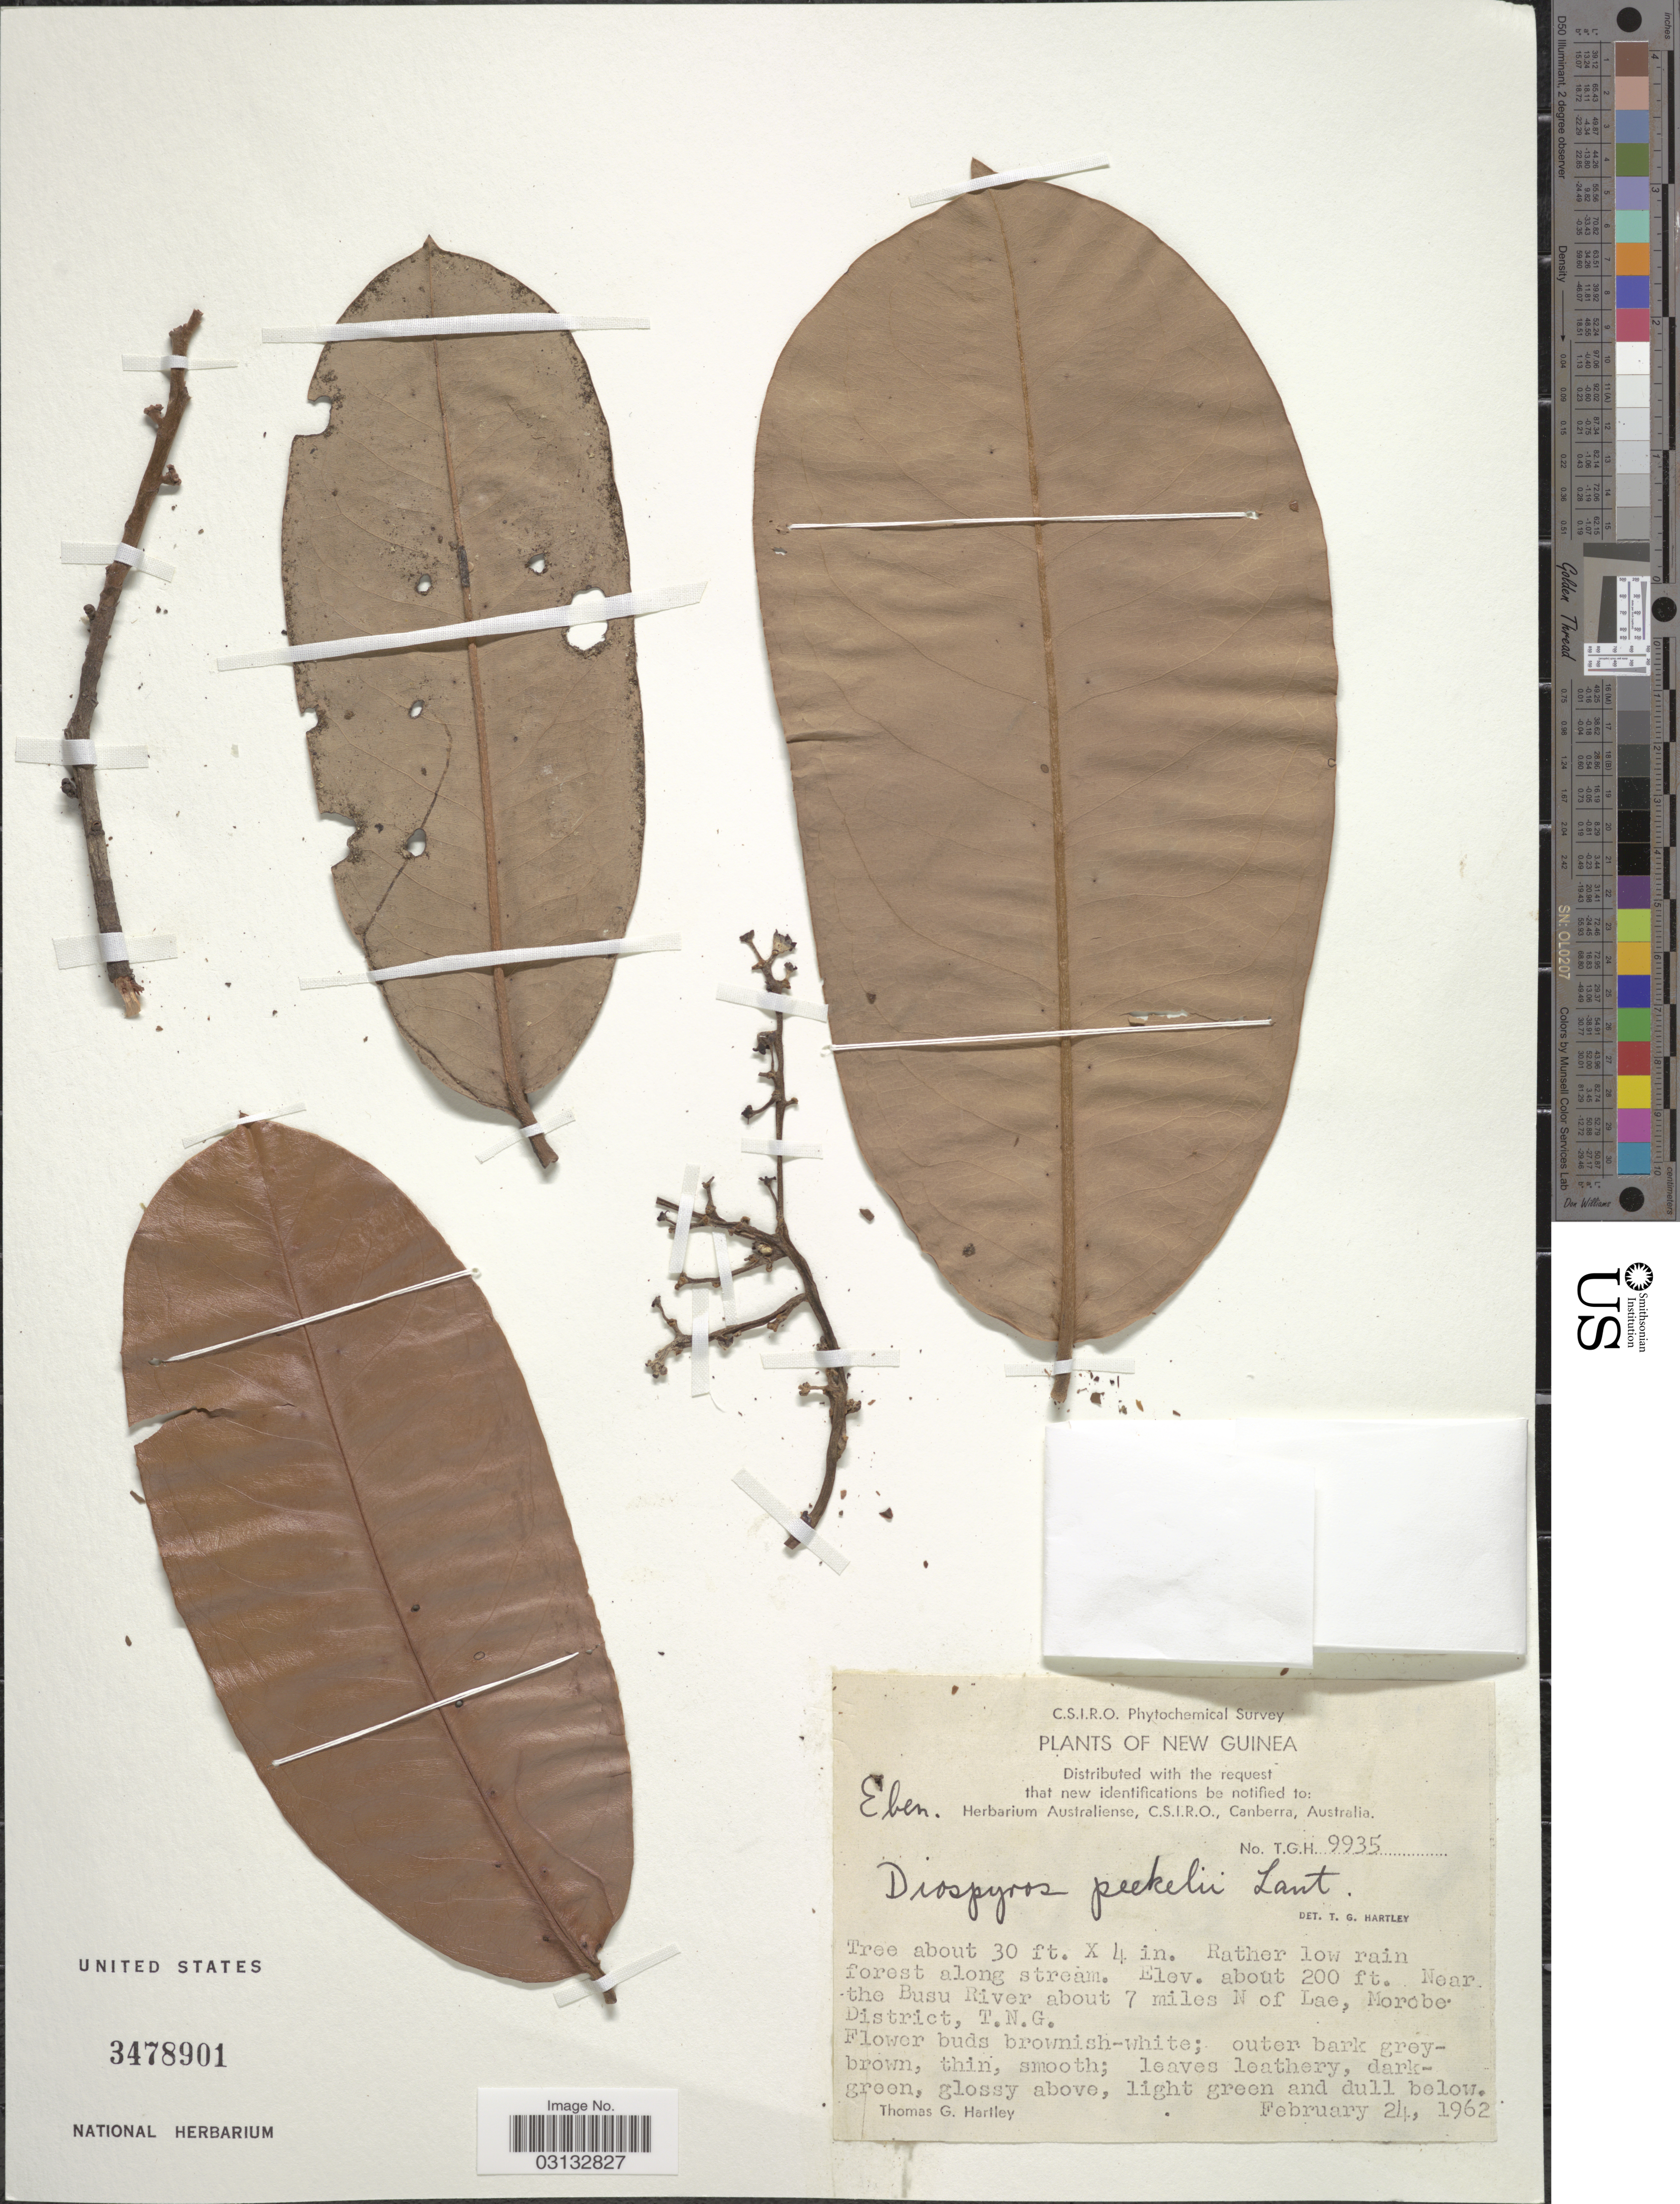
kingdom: Plantae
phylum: Tracheophyta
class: Magnoliopsida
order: Ericales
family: Ebenaceae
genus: Diospyros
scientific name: Diospyros peekelii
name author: Lauterb.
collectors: T. Hartley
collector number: TGH9935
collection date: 1962-02-24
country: Papua New Guinea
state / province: Morobe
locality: New Guinea, Near the Busu River about 7 miles N of Lae, Morobe District, T.N.G.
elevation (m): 61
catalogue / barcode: US 3478901